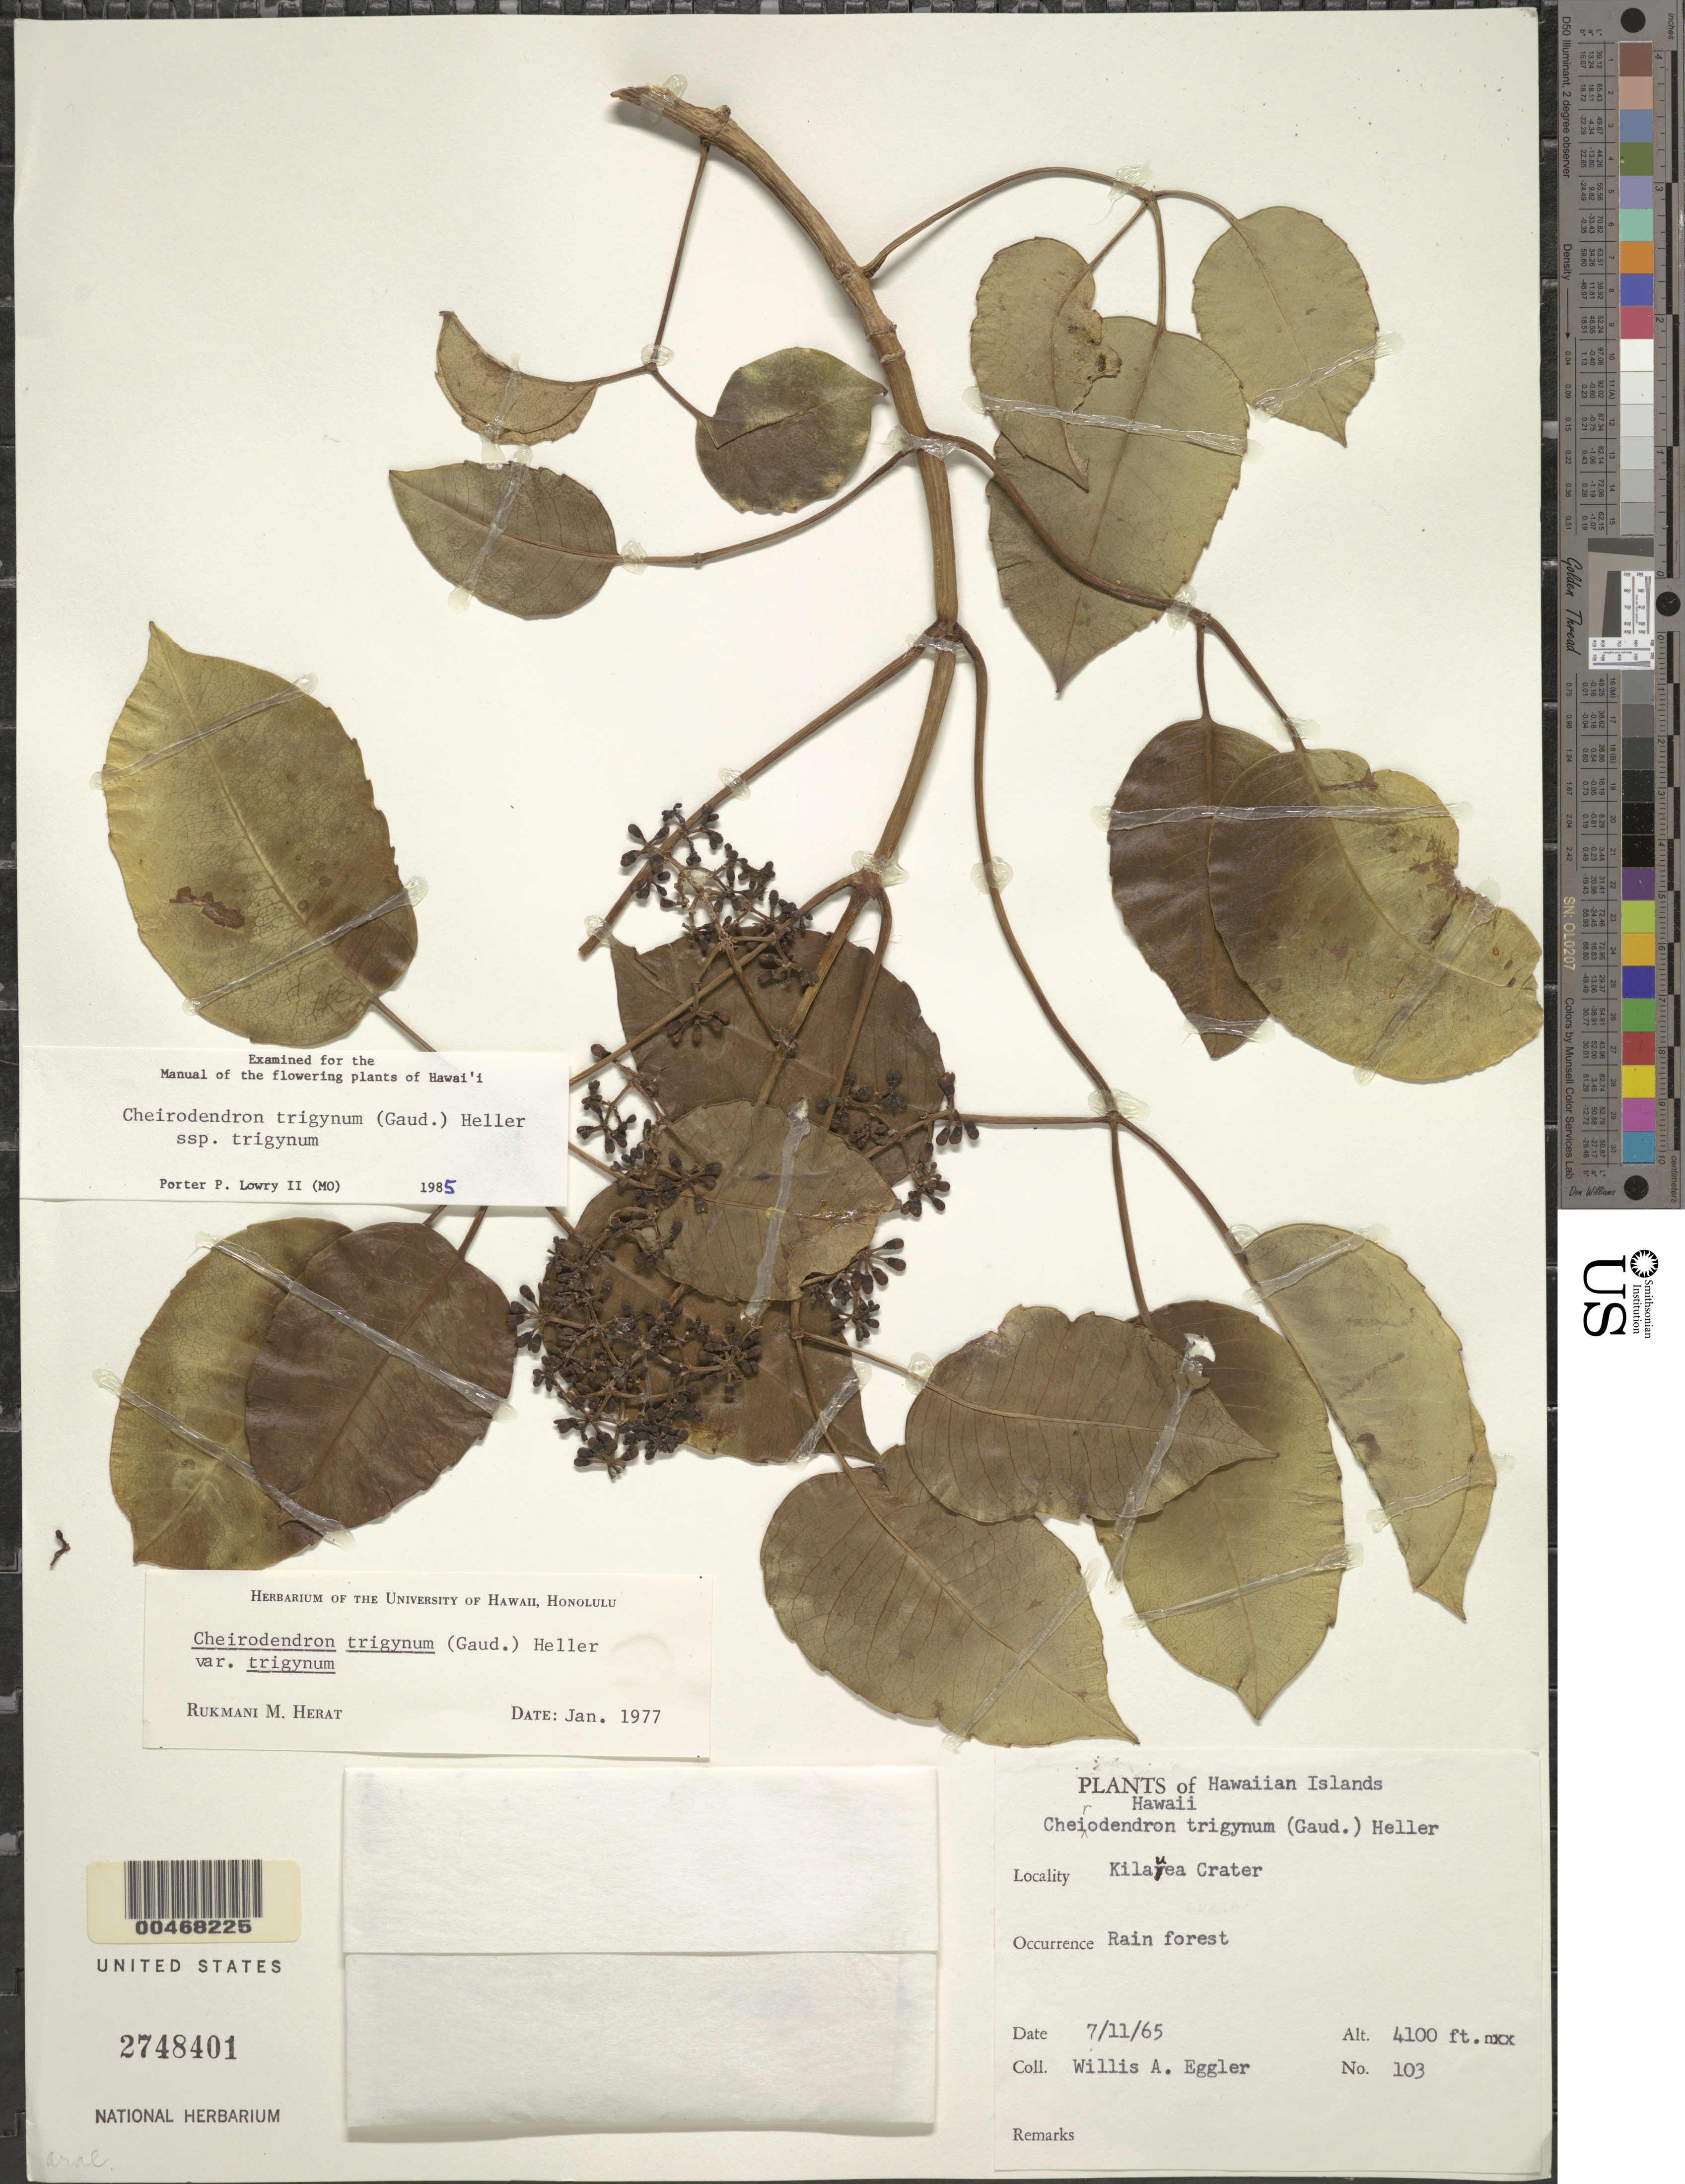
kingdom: Plantae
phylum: Tracheophyta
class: Magnoliopsida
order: Apiales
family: Araliaceae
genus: Cheirodendron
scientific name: Cheirodendron trigynum subsp. trigynum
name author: (Gaudich.) A. Heller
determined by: Lowry, P. P., (MO), Missouri Botanical Garden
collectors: W. A. Eggler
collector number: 103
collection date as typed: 7 Nov 1965 or 11 Jul 1965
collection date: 1965-07-11 or 1965-11-07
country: United States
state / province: Hawaii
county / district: Hawaii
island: Hawaii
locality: Kilauea Crater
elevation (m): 1250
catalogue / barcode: US 2748401